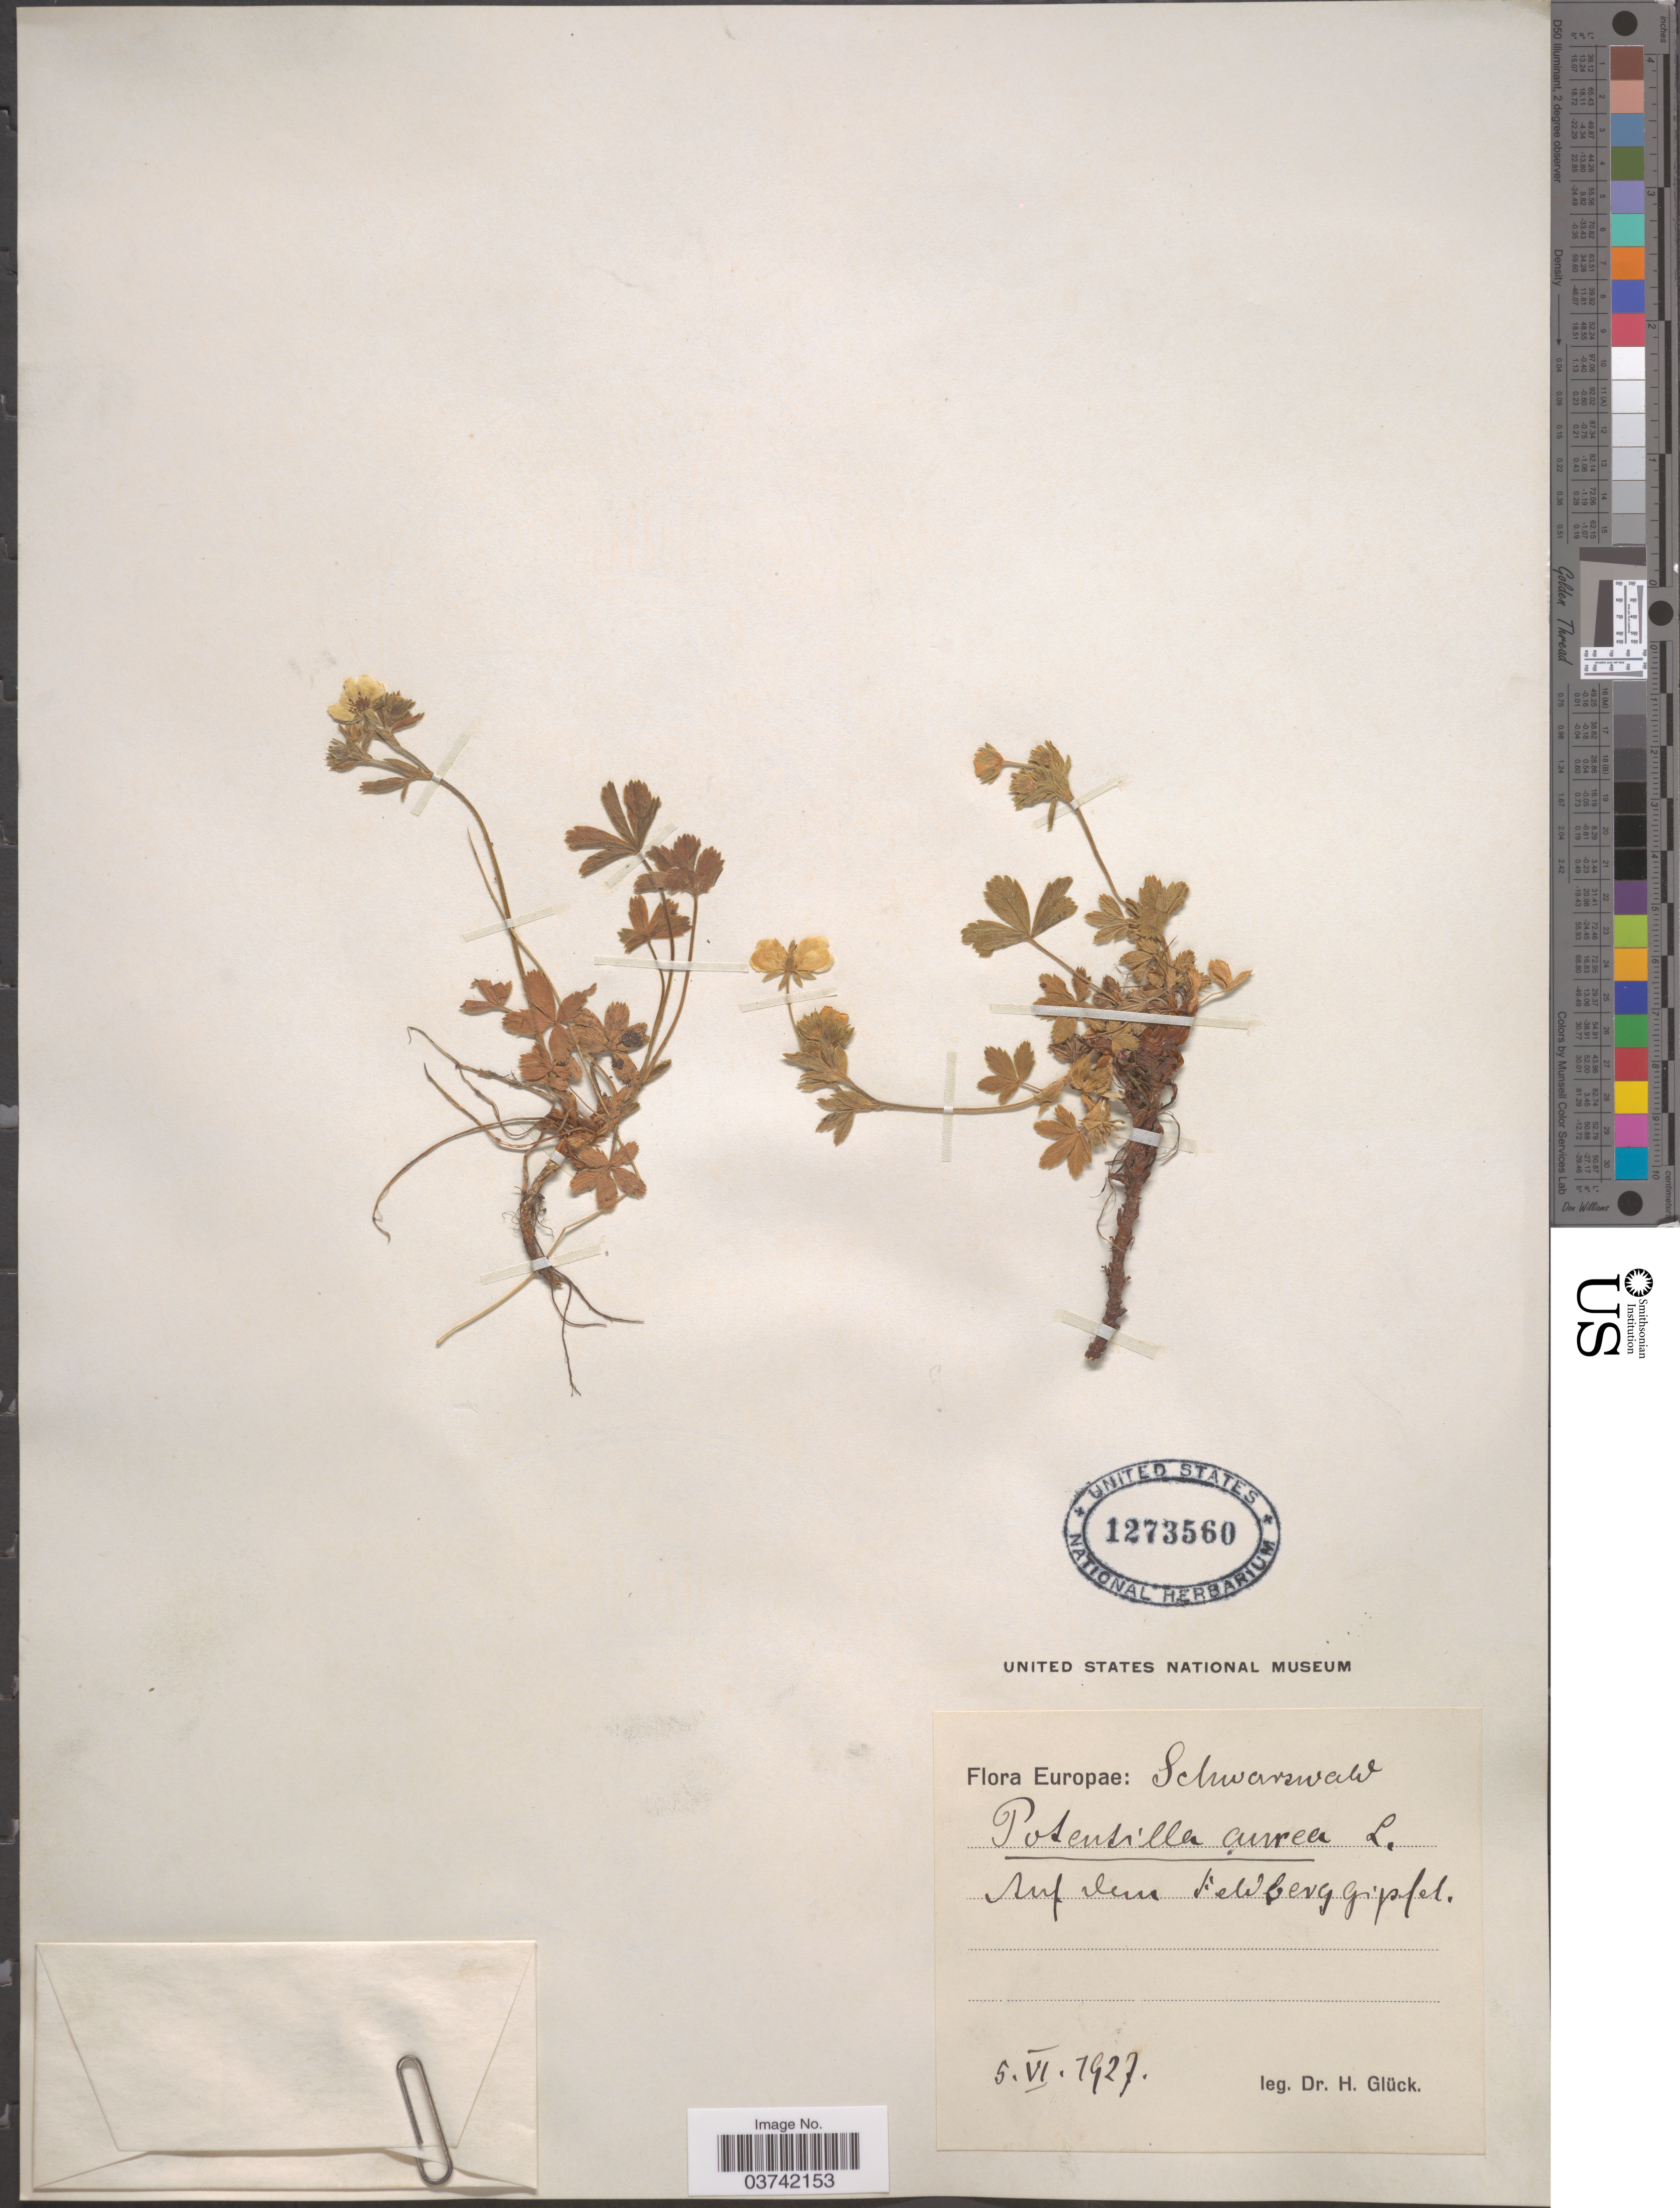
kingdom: Plantae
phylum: Tracheophyta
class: Magnoliopsida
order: Rosales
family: Rosaceae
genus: Potentilla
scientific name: Potentilla aurea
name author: L.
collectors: H. Glück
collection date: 1927-06-05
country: Germany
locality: Europae: Schwarzwald. Auf dem Feldberg gipfel.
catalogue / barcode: US 1273560